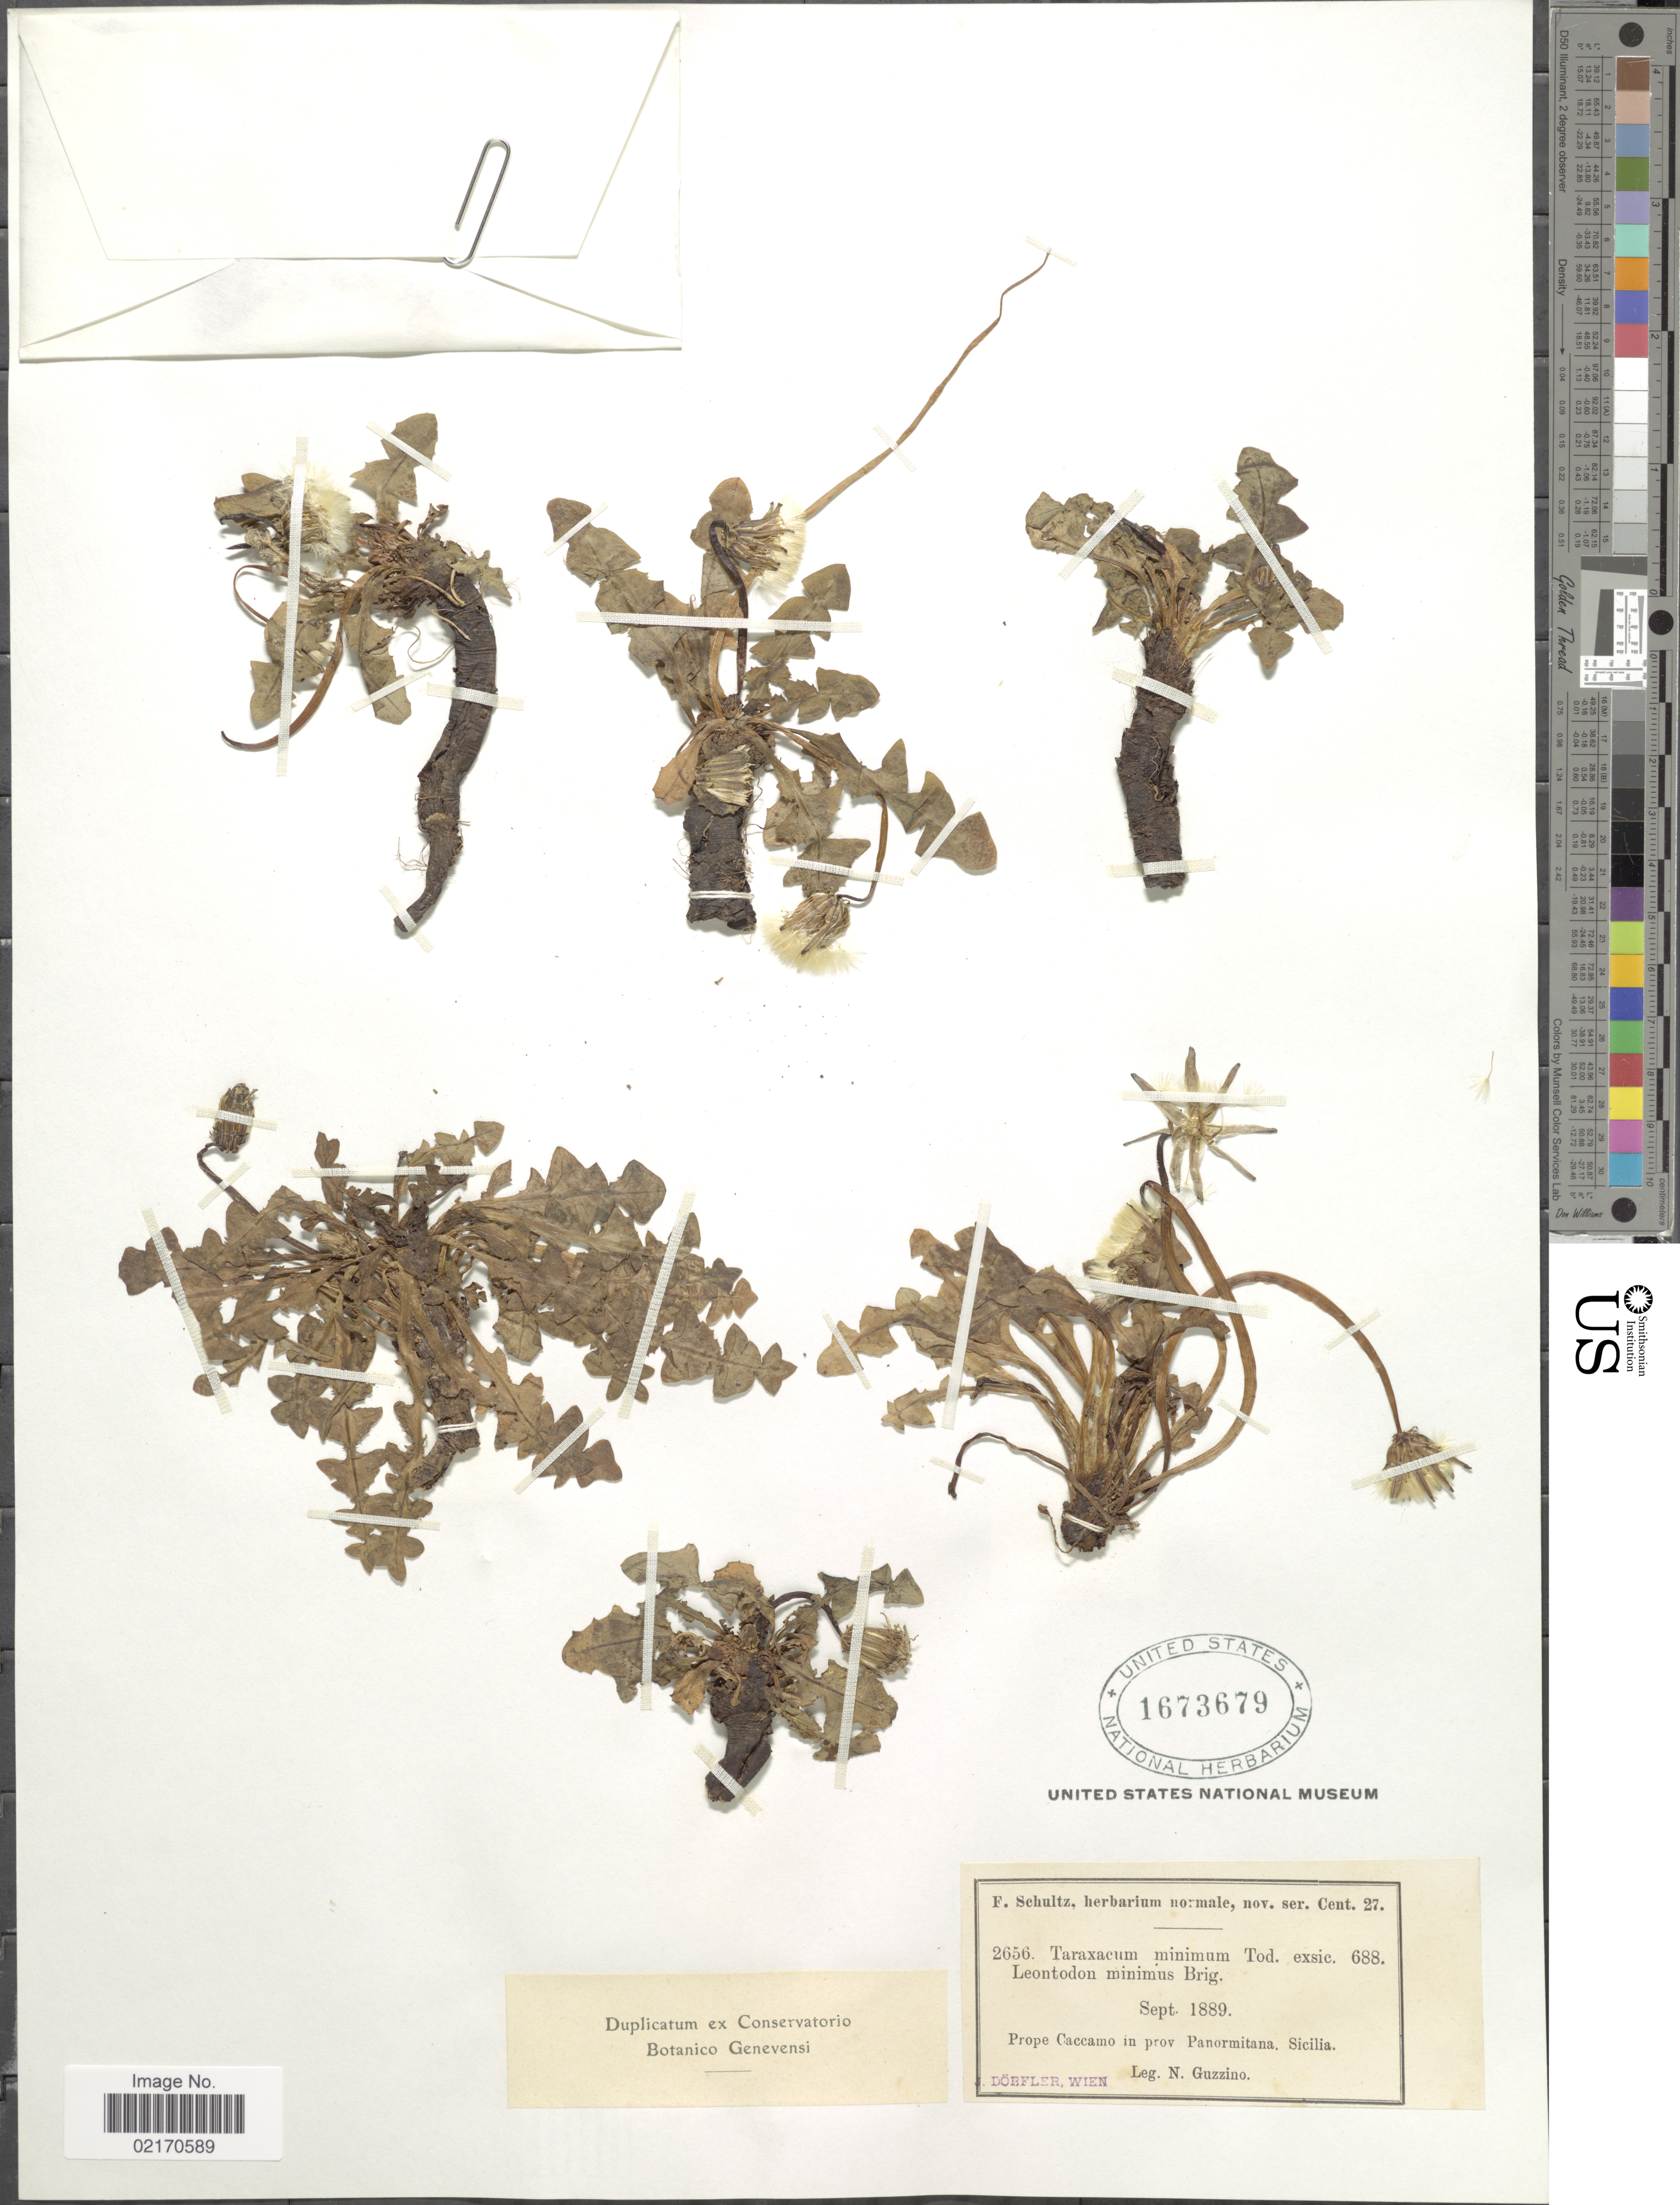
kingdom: Plantae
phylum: Tracheophyta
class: Magnoliopsida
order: Asterales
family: Asteraceae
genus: Taraxacum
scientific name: Taraxacum minimum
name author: (Gussone) N. Terracc.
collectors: N. Guzzino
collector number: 2656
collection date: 1889-09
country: Italy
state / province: Siciliana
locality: Prope Caccamo in prov Panormitana, Sicilia.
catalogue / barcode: US 1673679